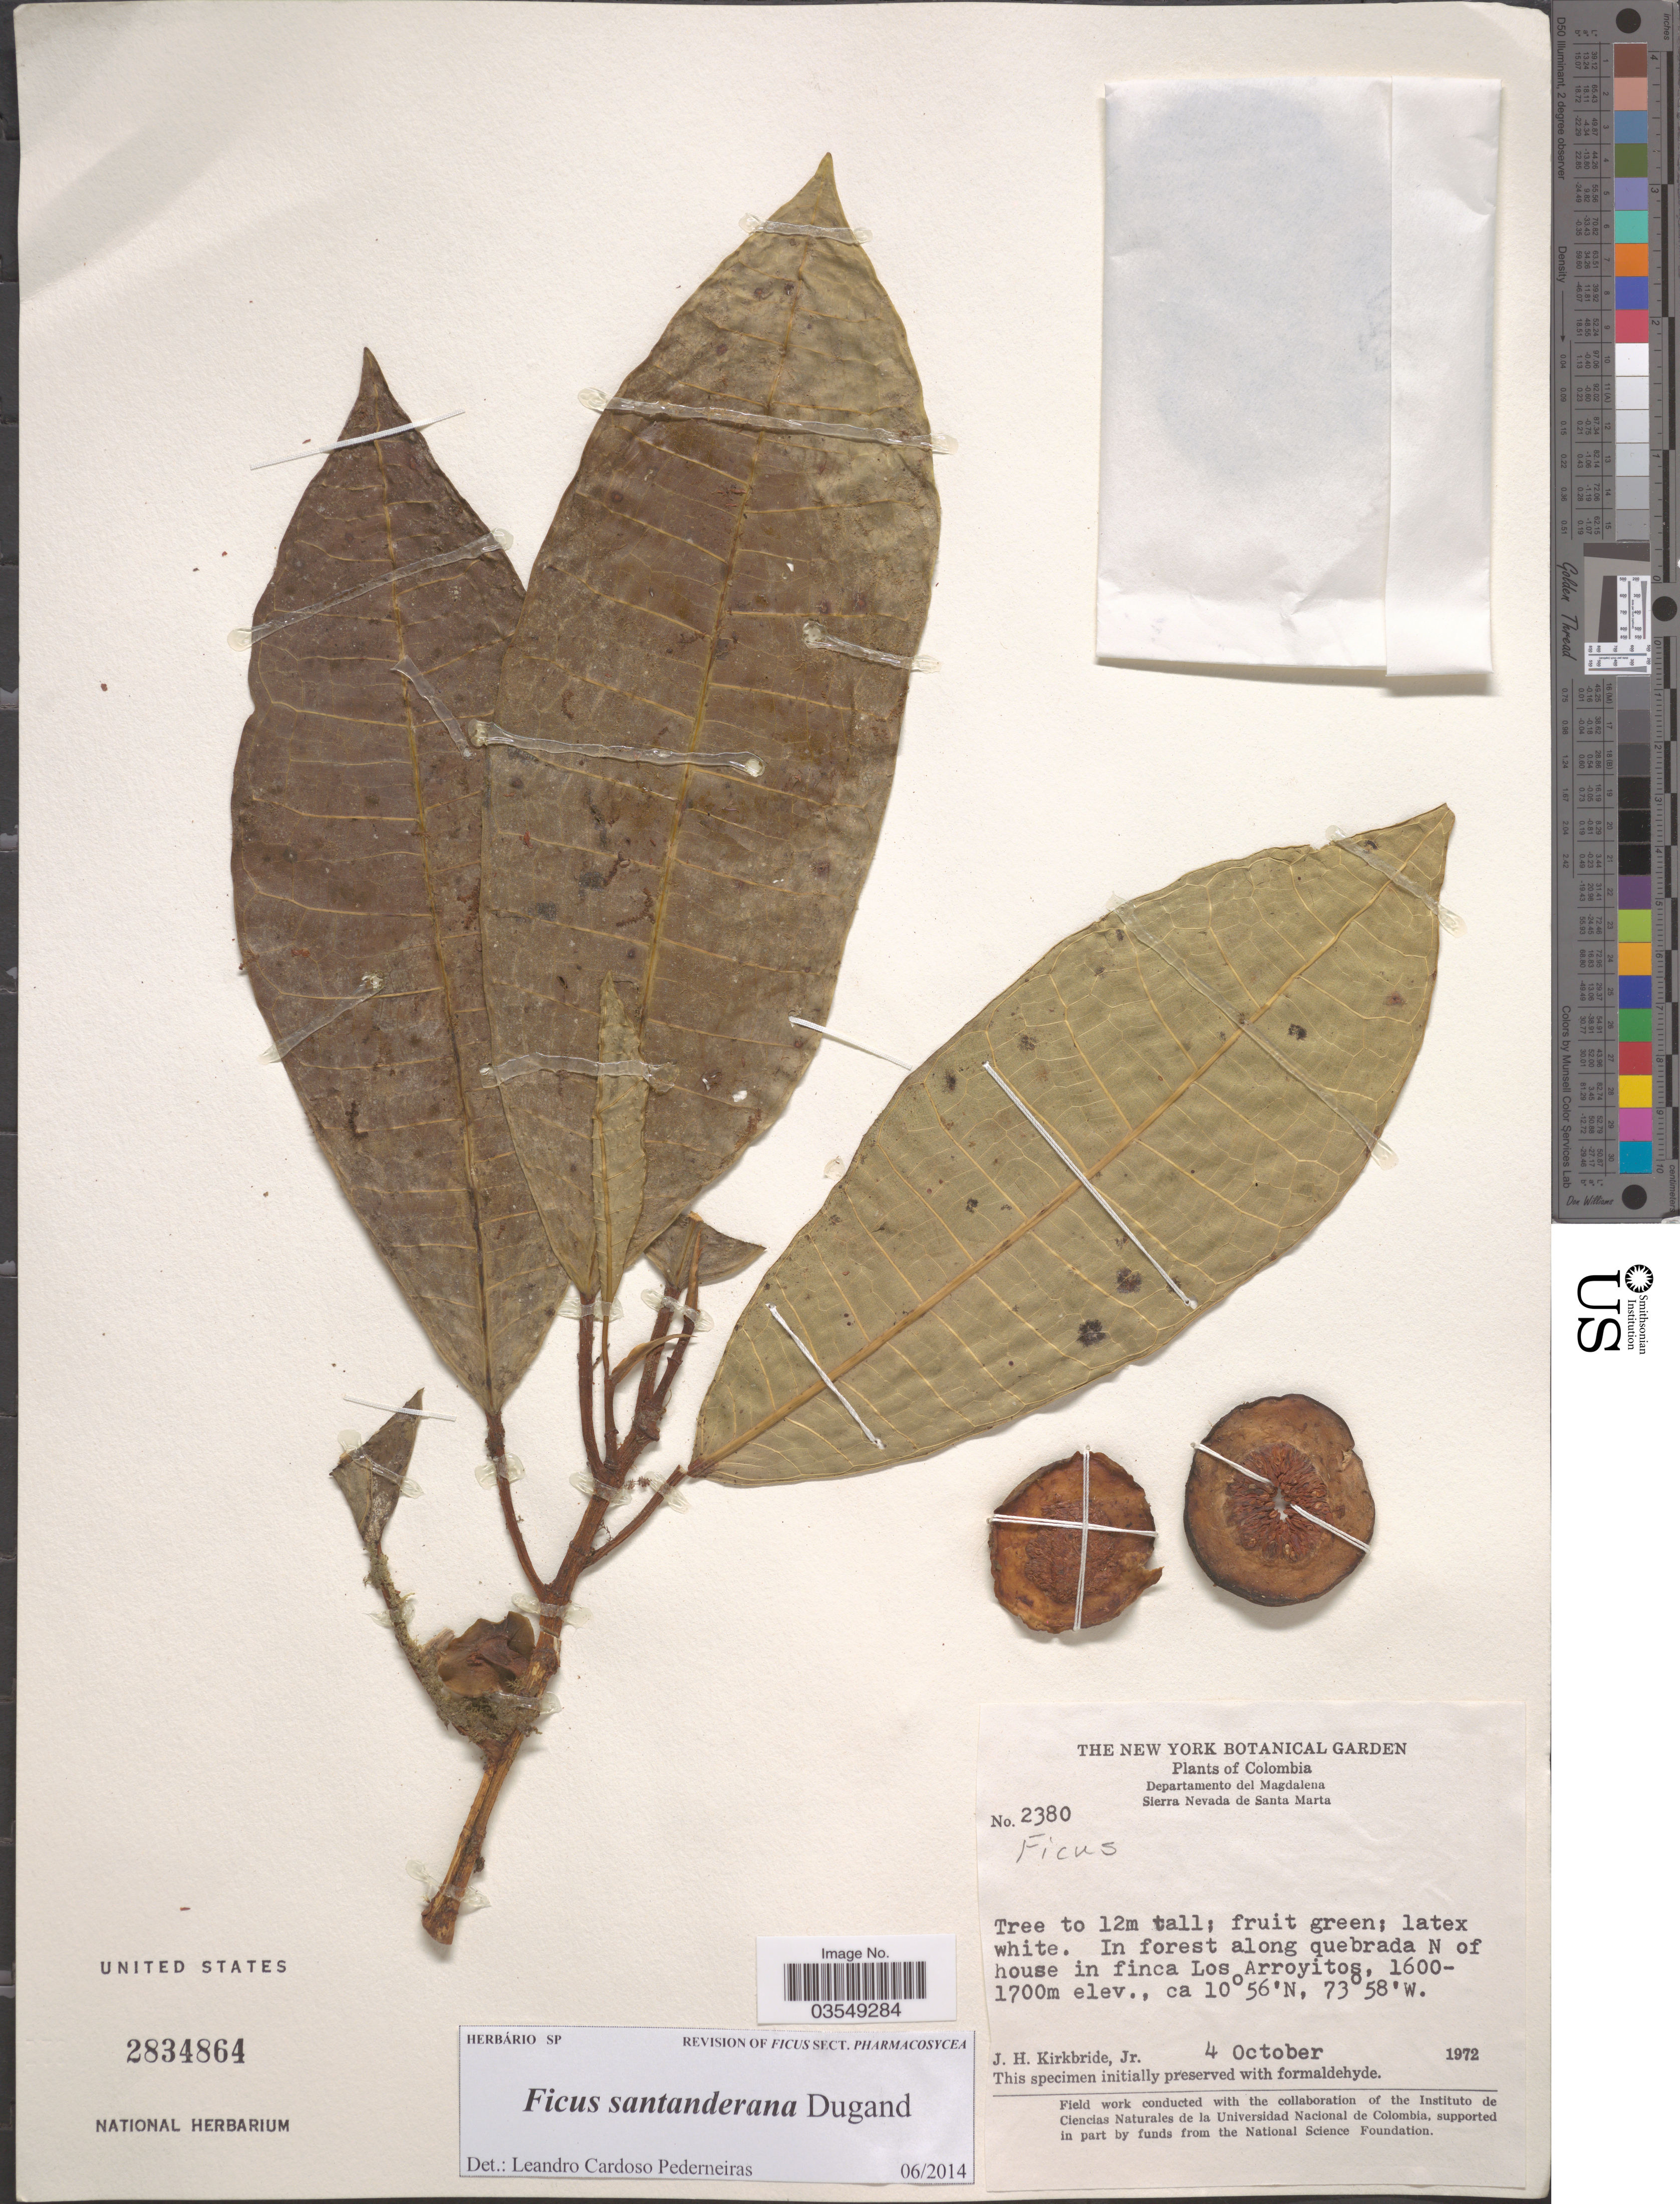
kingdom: Plantae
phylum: Tracheophyta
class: Magnoliopsida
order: Rosales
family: Moraceae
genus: Ficus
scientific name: Ficus santanderana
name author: Dugand G.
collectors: J. H. Kirkbride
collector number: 2380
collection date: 1972-10-04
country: Colombia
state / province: Magdalena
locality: Departamento del Magdalena. Sierra Nevada de Santa Marta. In forest along quebrada N of house in finca Los Arroyitos.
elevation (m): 1600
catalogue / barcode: US 2834864